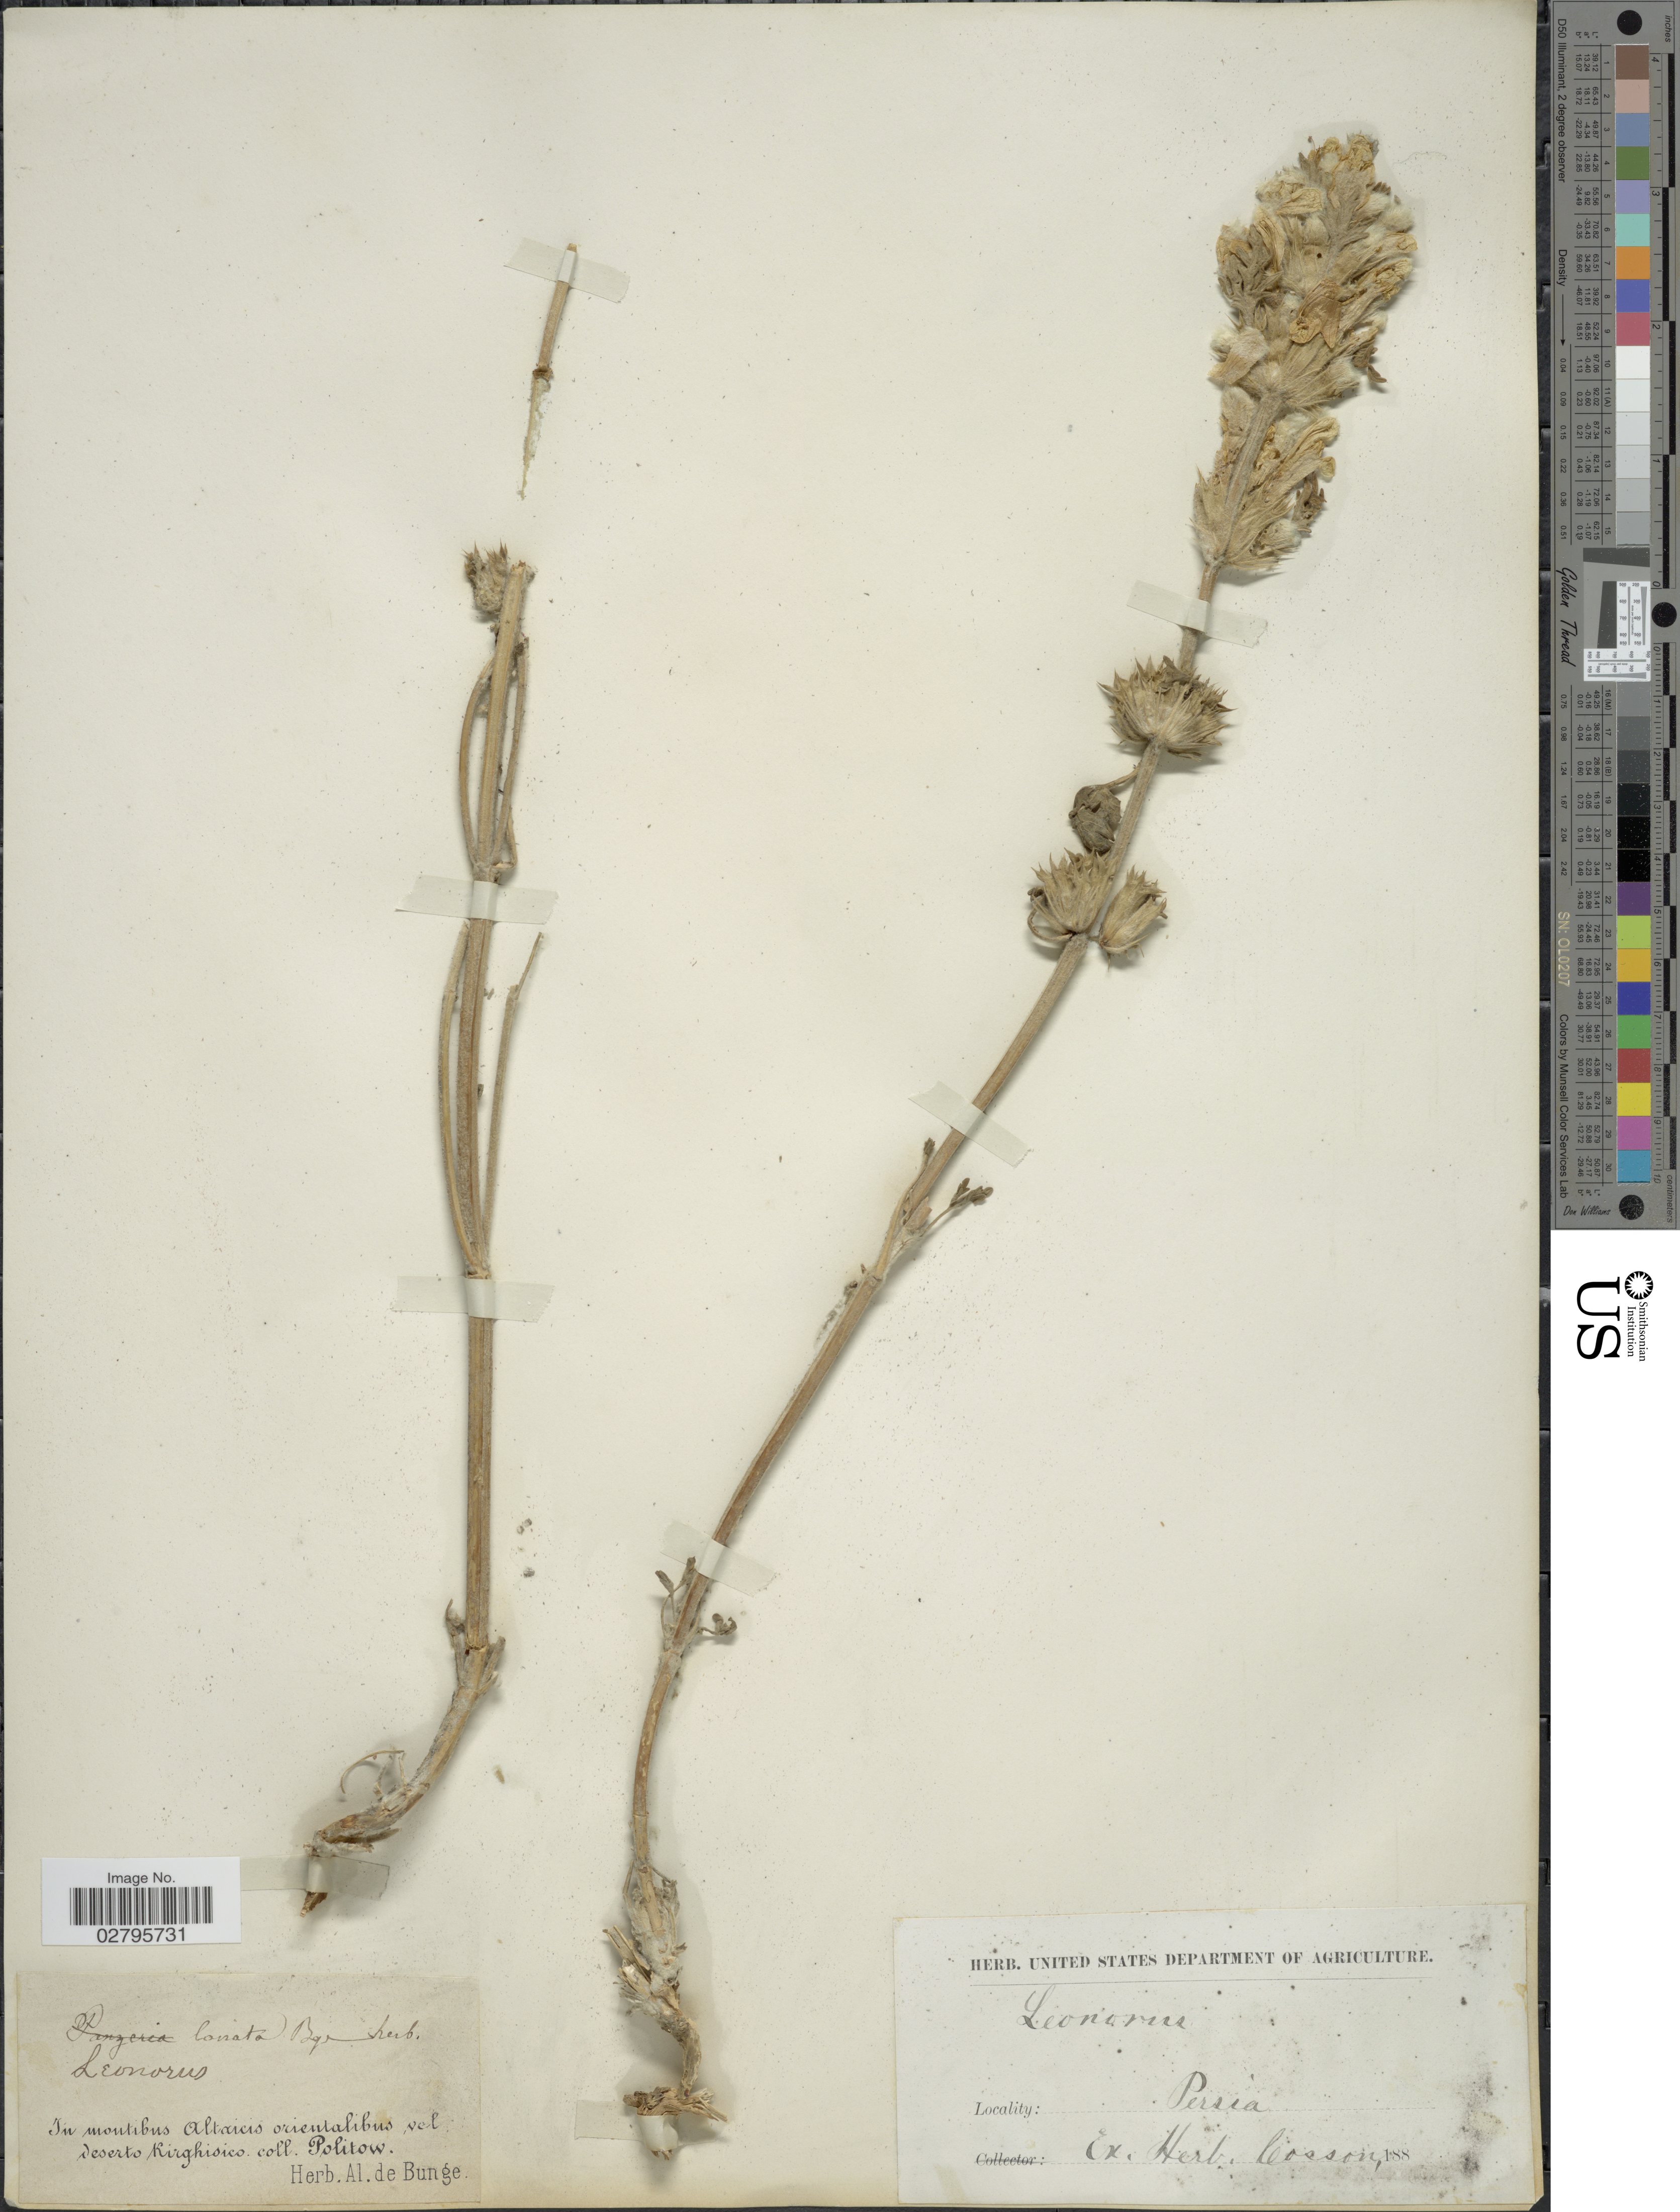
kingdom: Plantae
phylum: Tracheophyta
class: Magnoliopsida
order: Lamiales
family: Lamiaceae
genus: Panzerina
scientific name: Panzerina lanata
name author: (L.) Soják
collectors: -. Politow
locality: In montibus altaicis orientalibus vel deserto Kirghisico. Persia